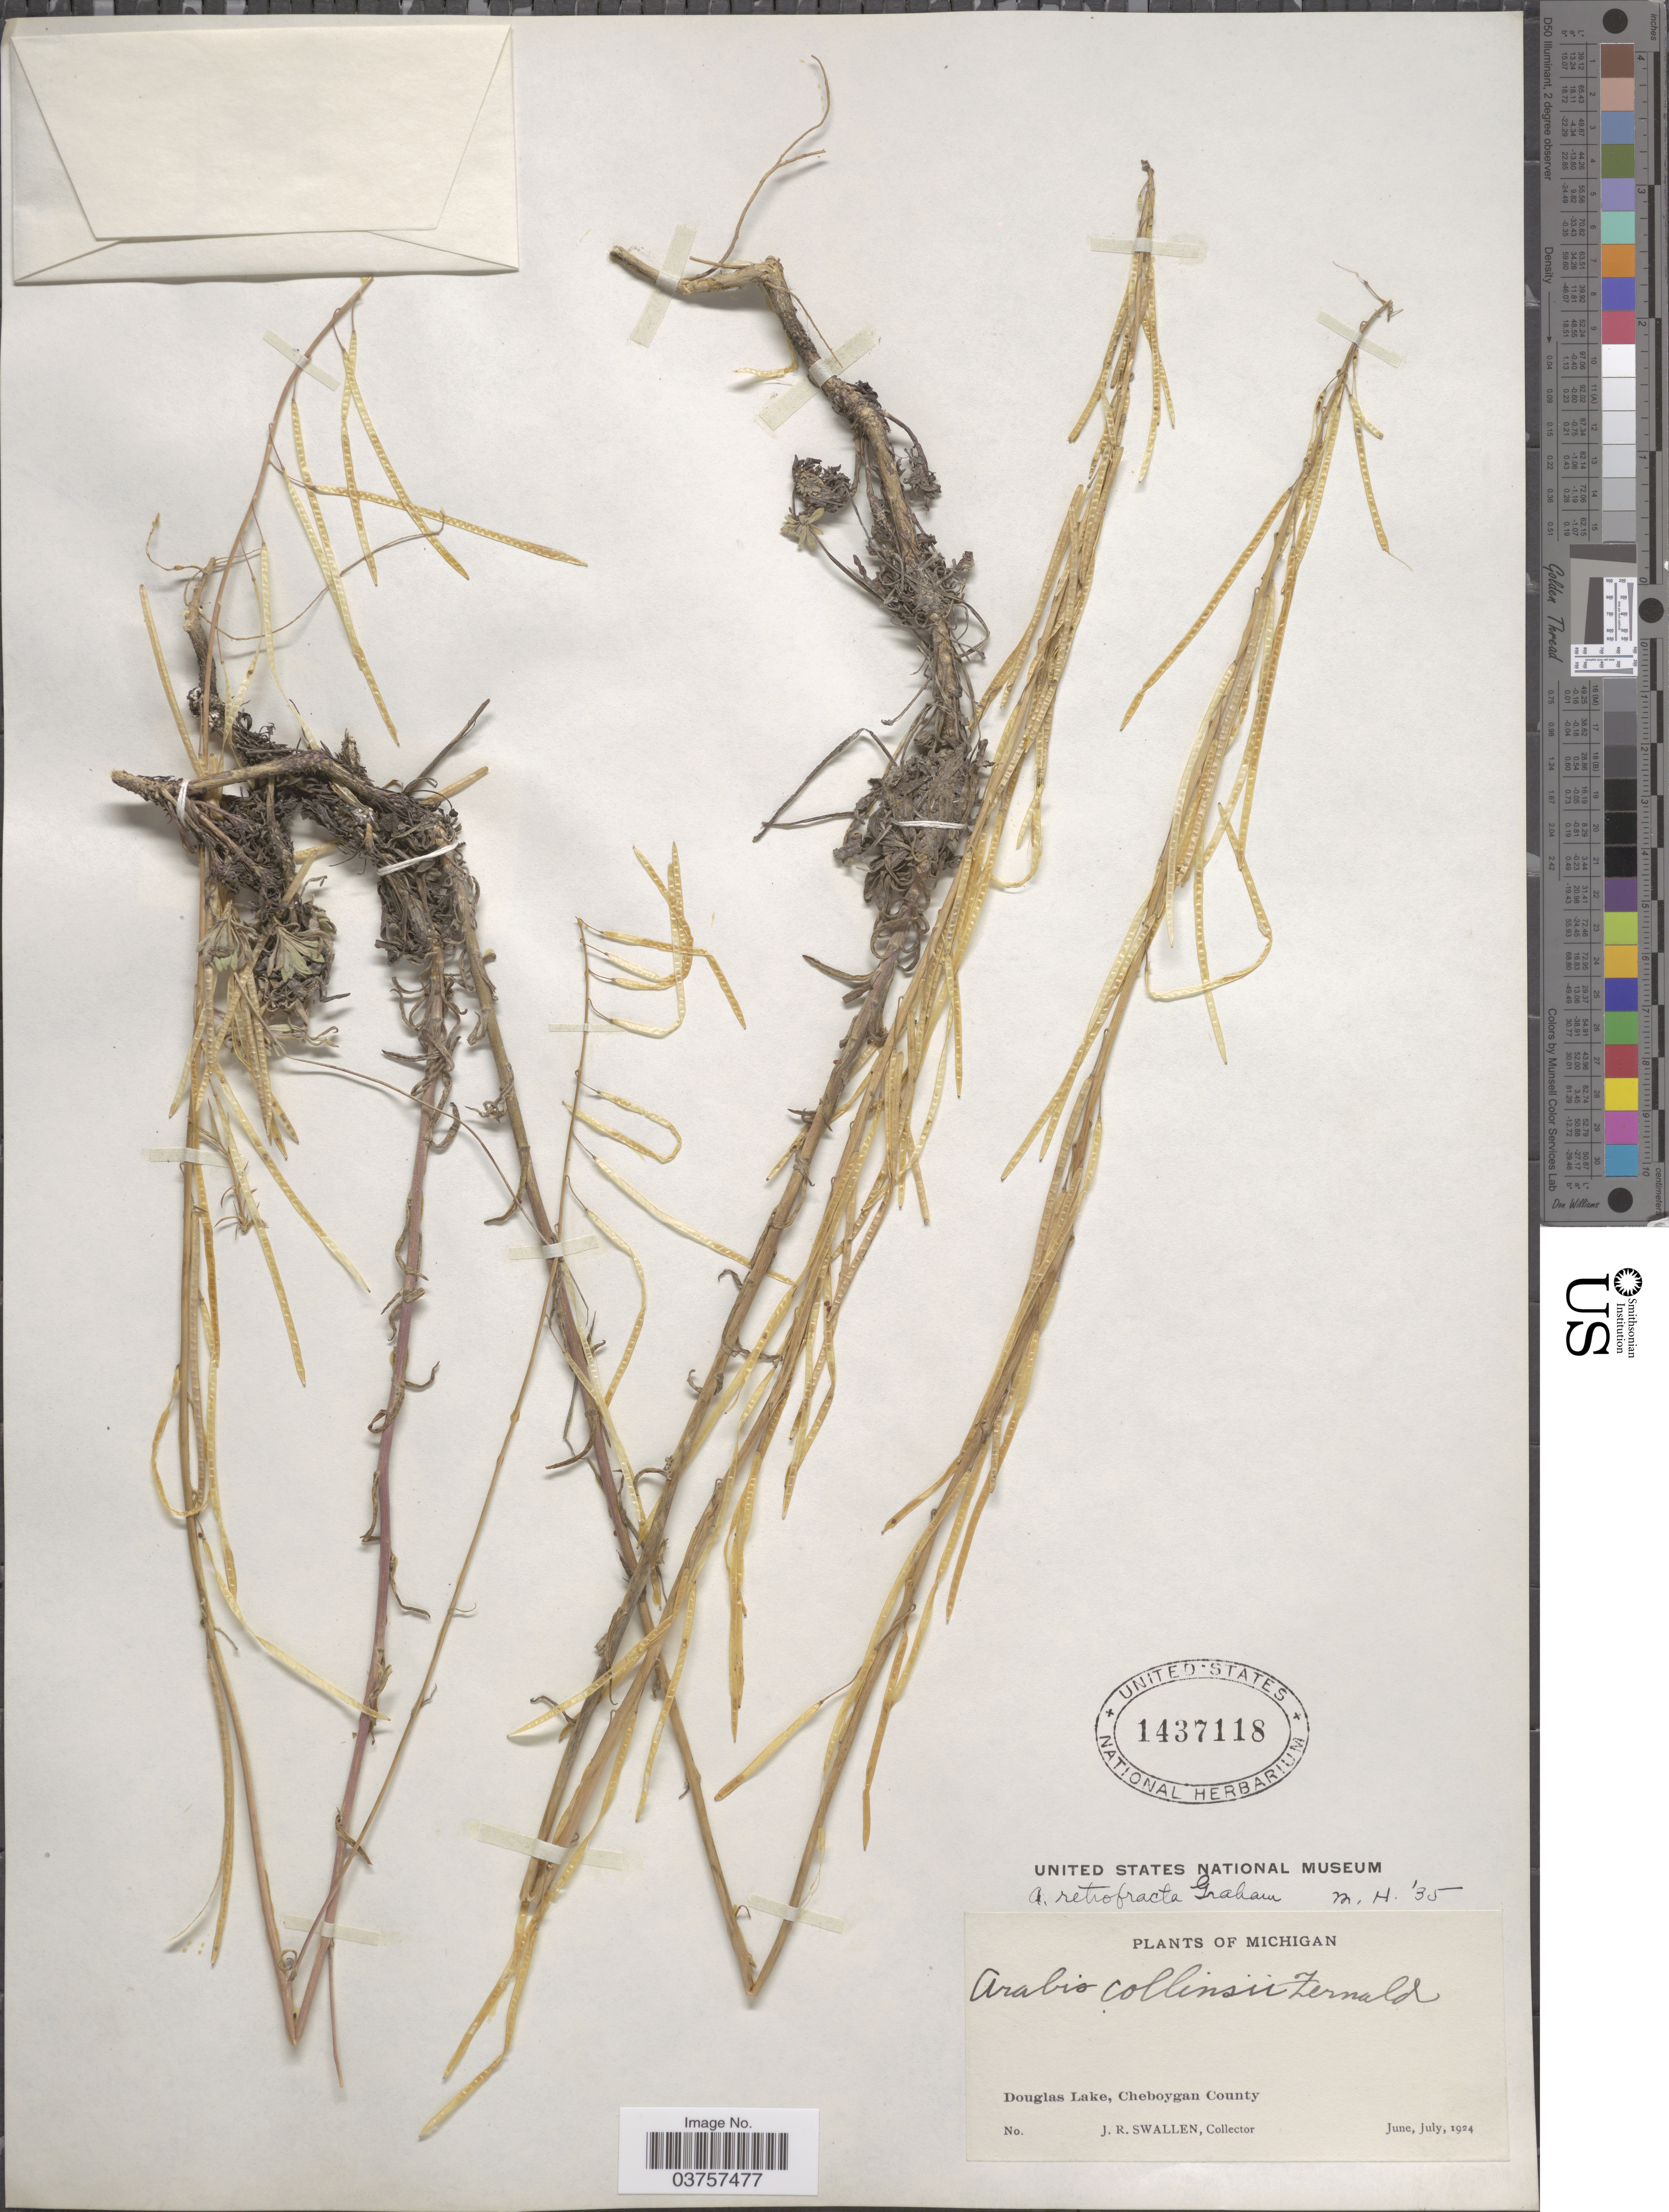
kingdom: Plantae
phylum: Tracheophyta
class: Magnoliopsida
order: Brassicales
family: Brassicaceae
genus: Arabis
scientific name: Arabis holboellii var. retrofracta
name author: Rydb.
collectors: J. R. Swallen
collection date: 1924-06/1924-07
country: United States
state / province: Michigan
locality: Douglas Lake, Cheboygan County.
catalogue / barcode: US 1473118